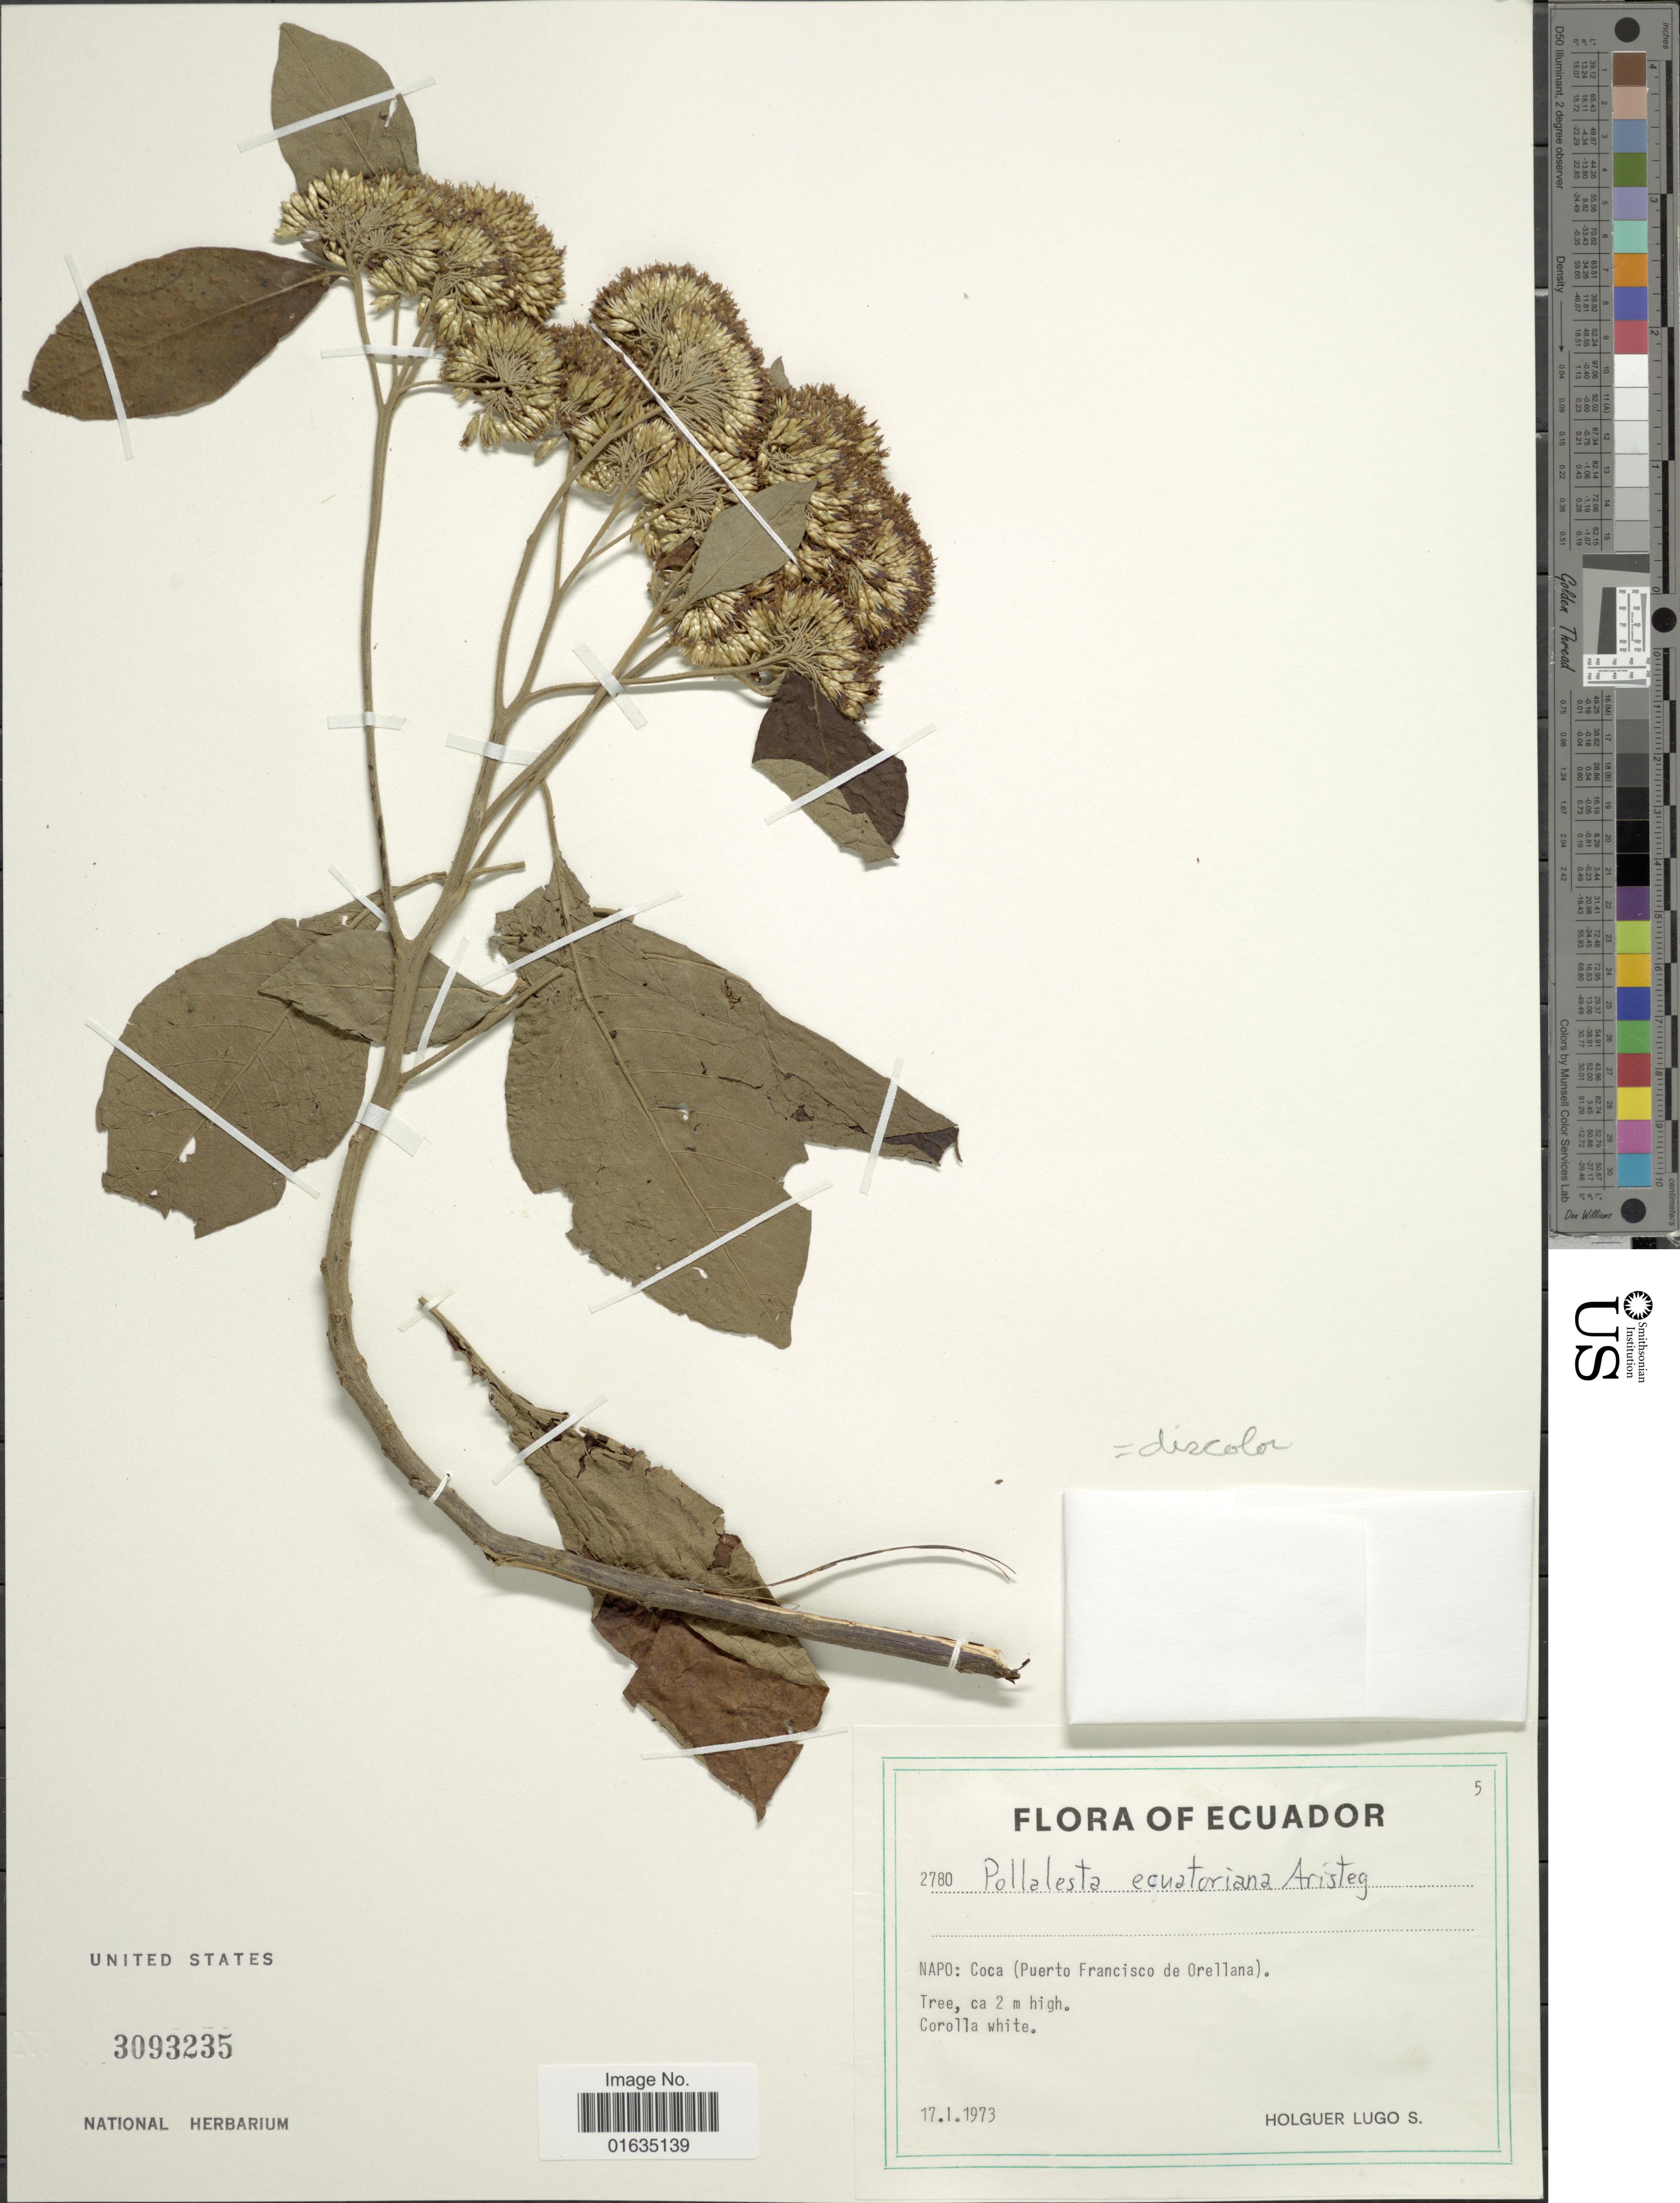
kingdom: Plantae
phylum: Tracheophyta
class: Magnoliopsida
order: Asterales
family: Asteraceae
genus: Pollalesta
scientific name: Pollalesta discolor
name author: (Kunth) Aristeg.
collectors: H. Lugo S.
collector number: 2780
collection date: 1973-01-17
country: Ecuador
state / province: Napo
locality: Coca (Puerto Francisco de Orellana)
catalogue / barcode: US 3093235